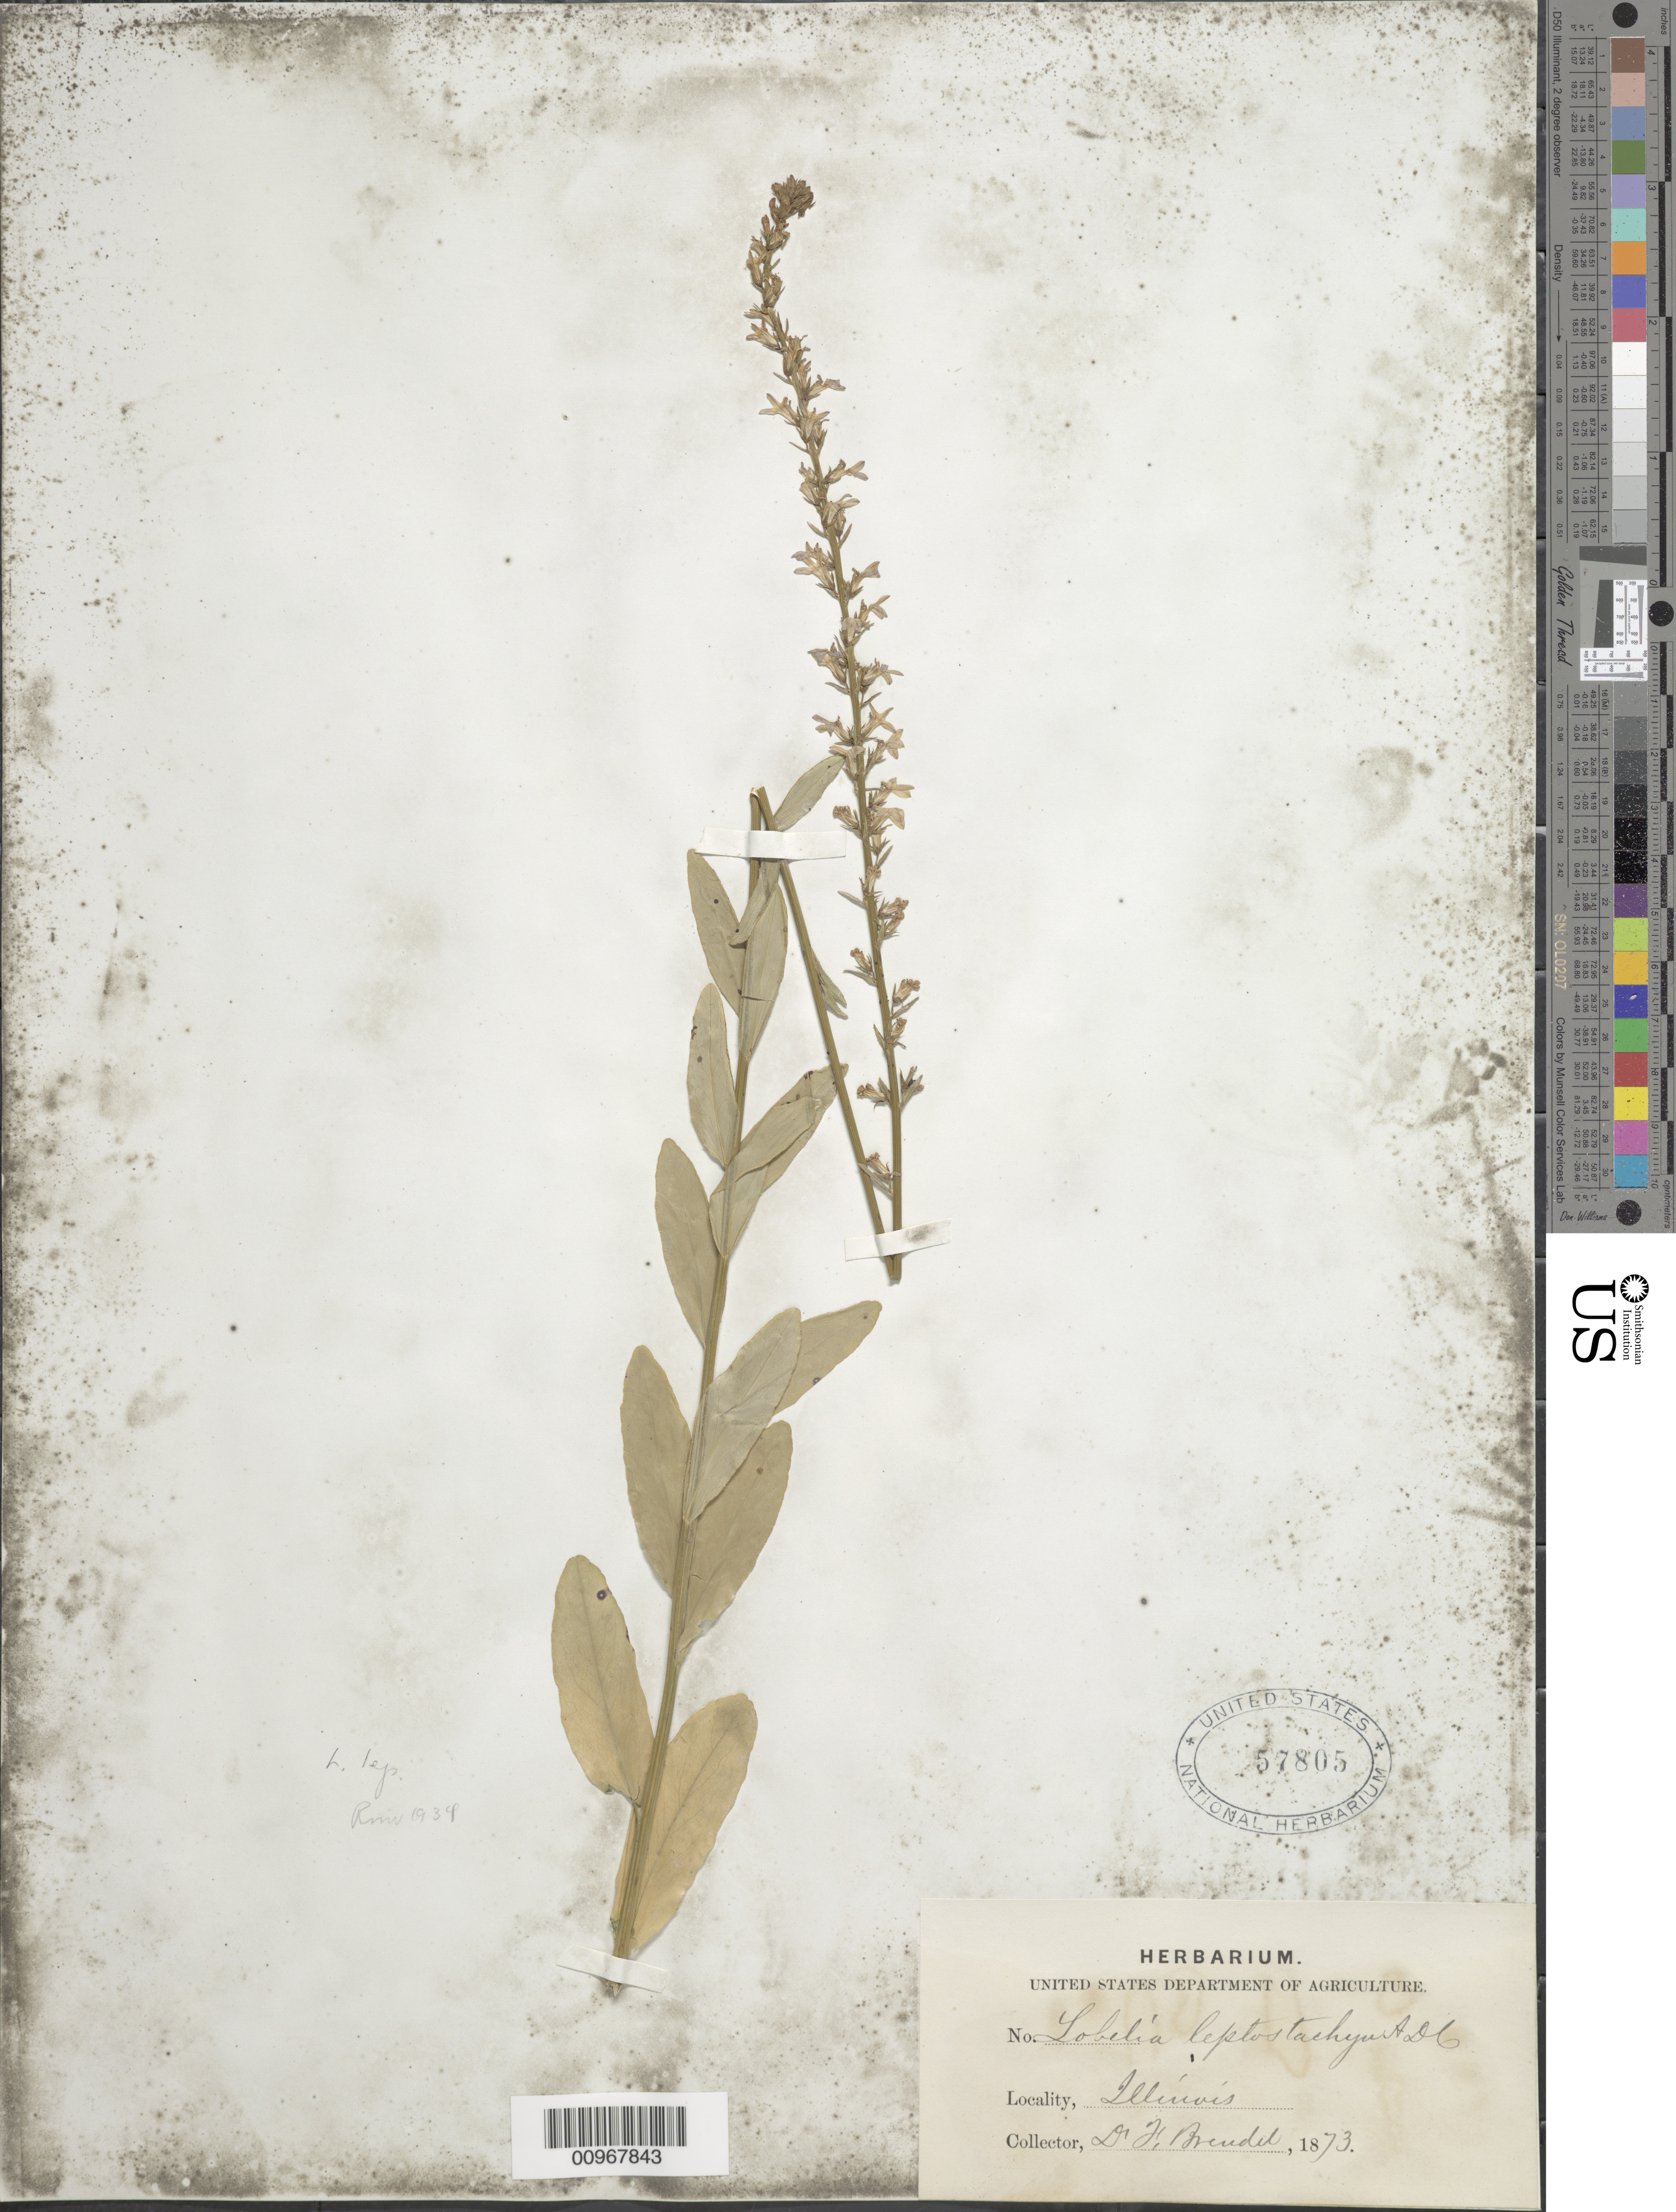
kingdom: Plantae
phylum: Tracheophyta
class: Magnoliopsida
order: Asterales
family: Campanulaceae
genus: Lobelia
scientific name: Lobelia leptostachys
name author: A. DC.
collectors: F. Brendel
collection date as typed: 1873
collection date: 1873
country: United States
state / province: Illinois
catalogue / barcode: US 57805